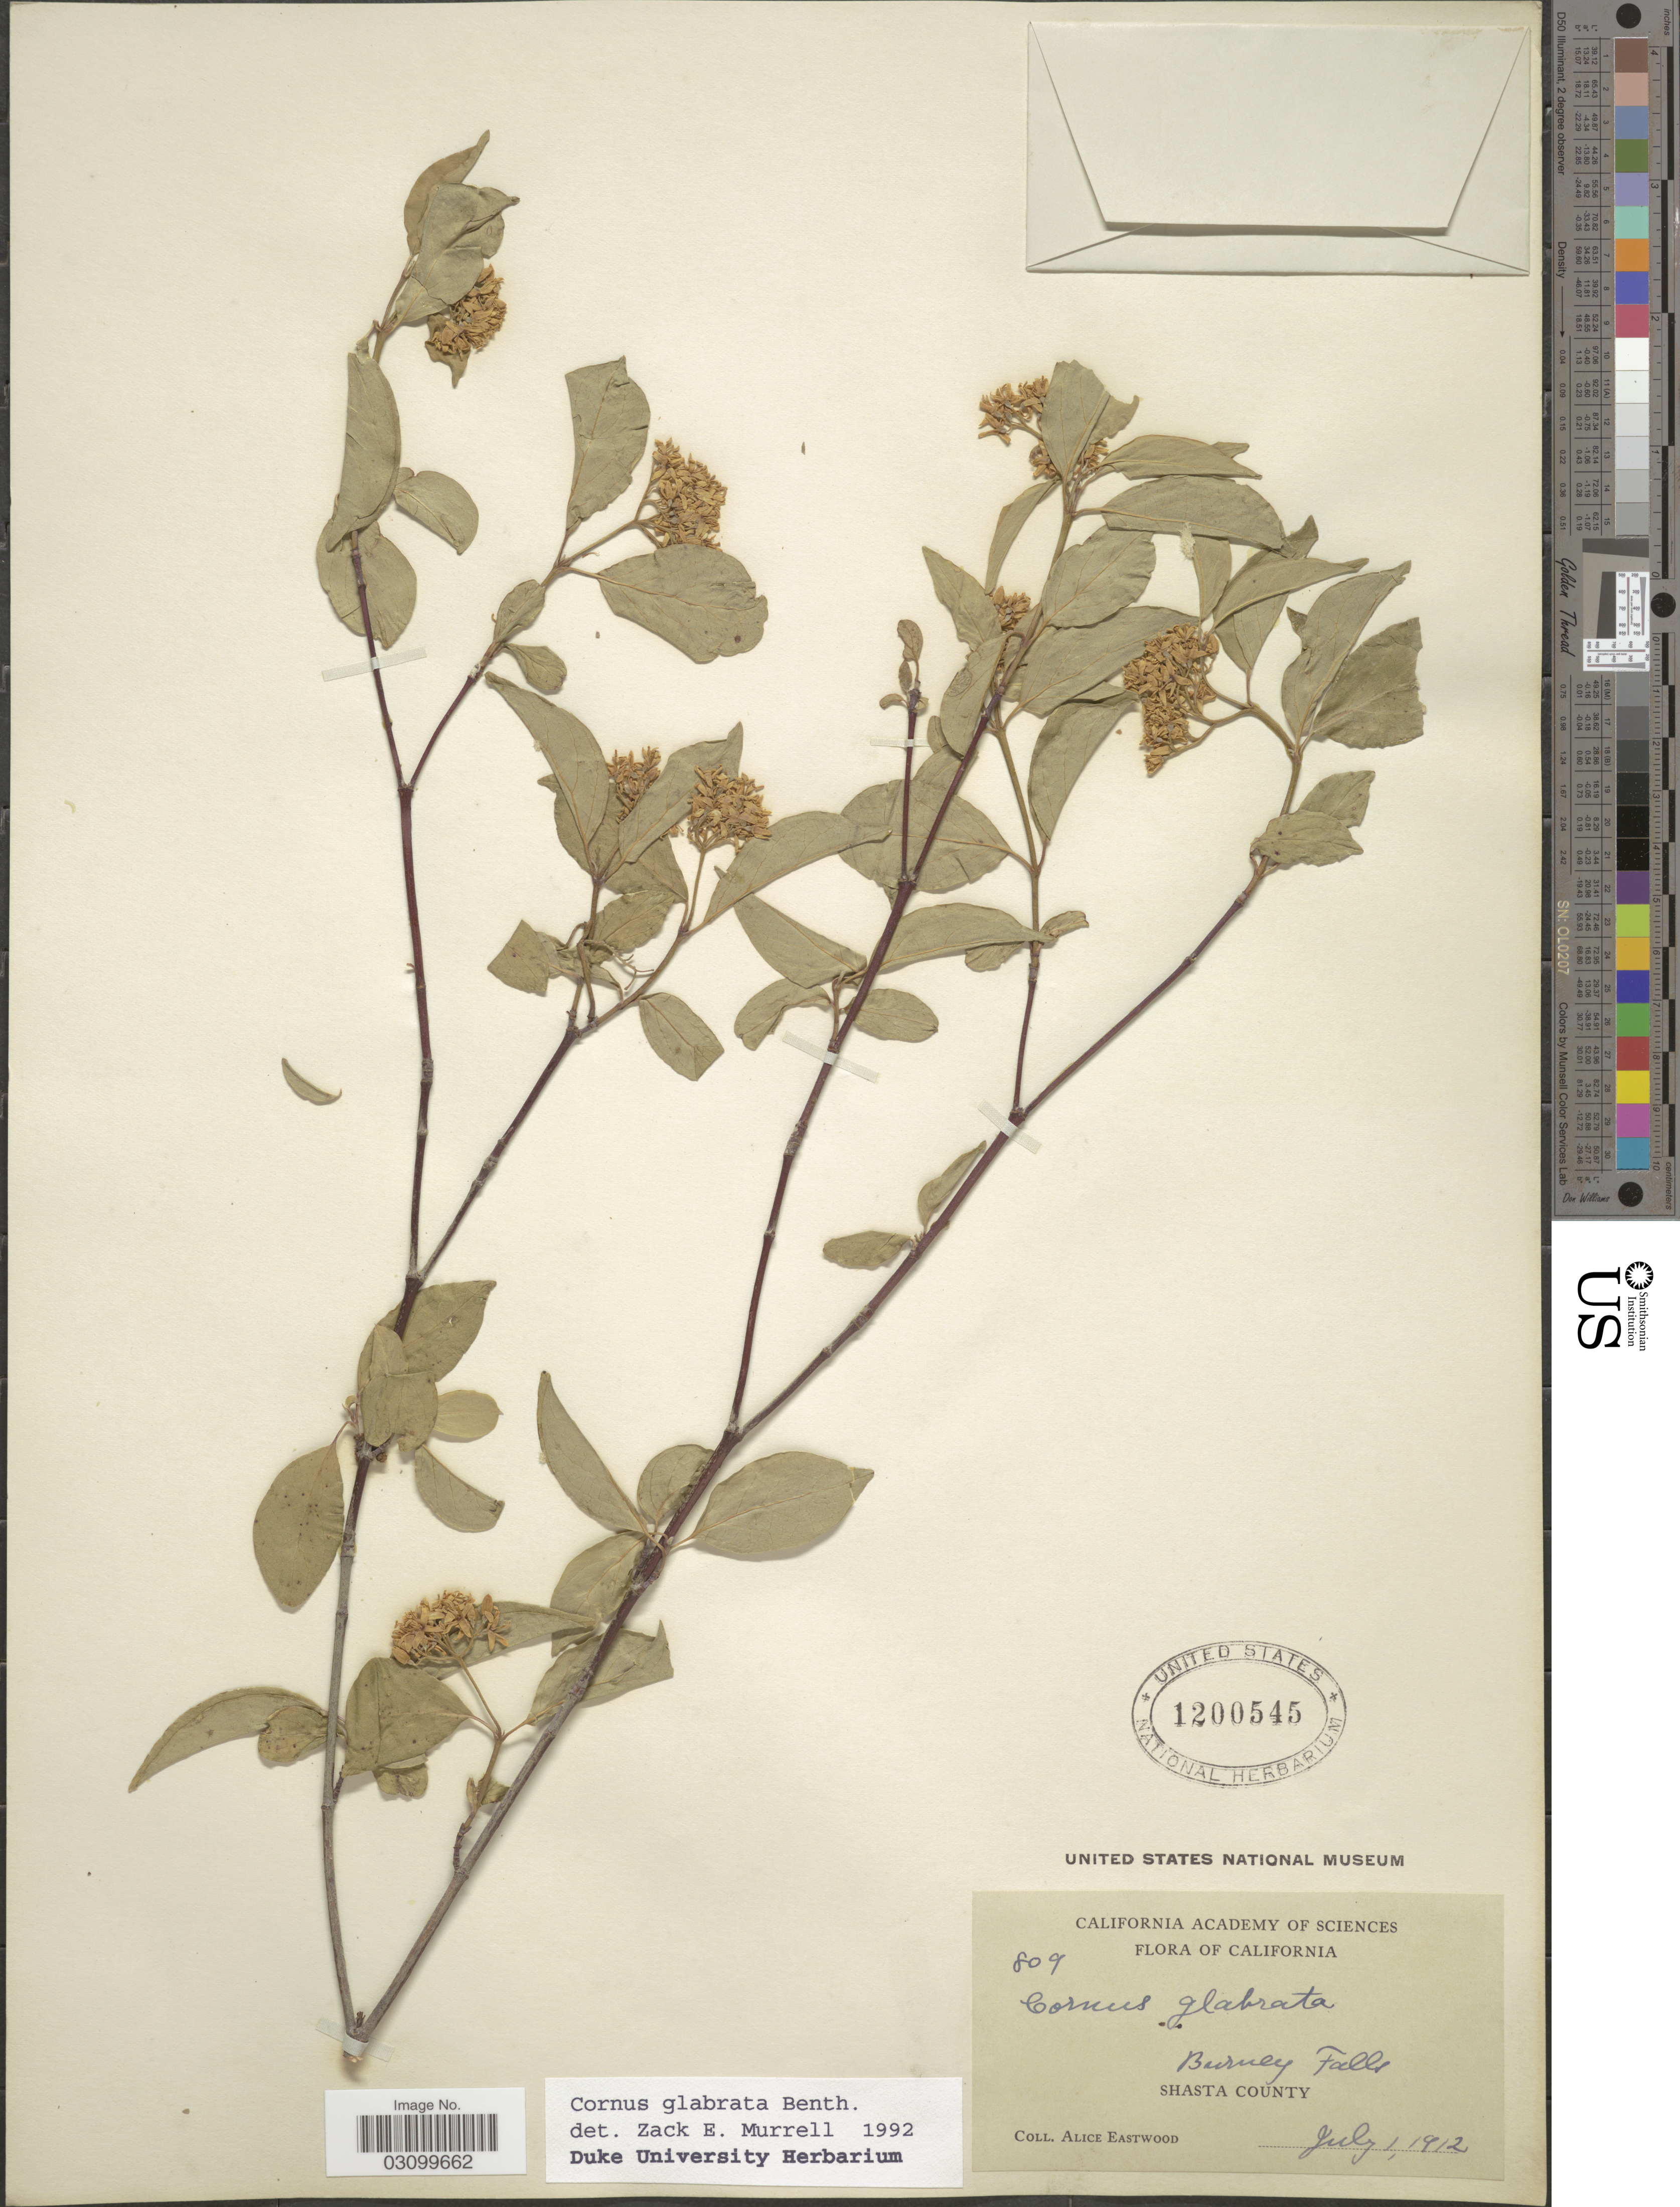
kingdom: Plantae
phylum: Tracheophyta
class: Magnoliopsida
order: Cornales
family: Cornaceae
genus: Cornus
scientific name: Cornus glabrata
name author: Benth.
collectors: A. Eastwood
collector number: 809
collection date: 1912-07-01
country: United States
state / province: California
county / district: Shasta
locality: Burney Falls. Shasta County.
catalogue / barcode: US 1200545